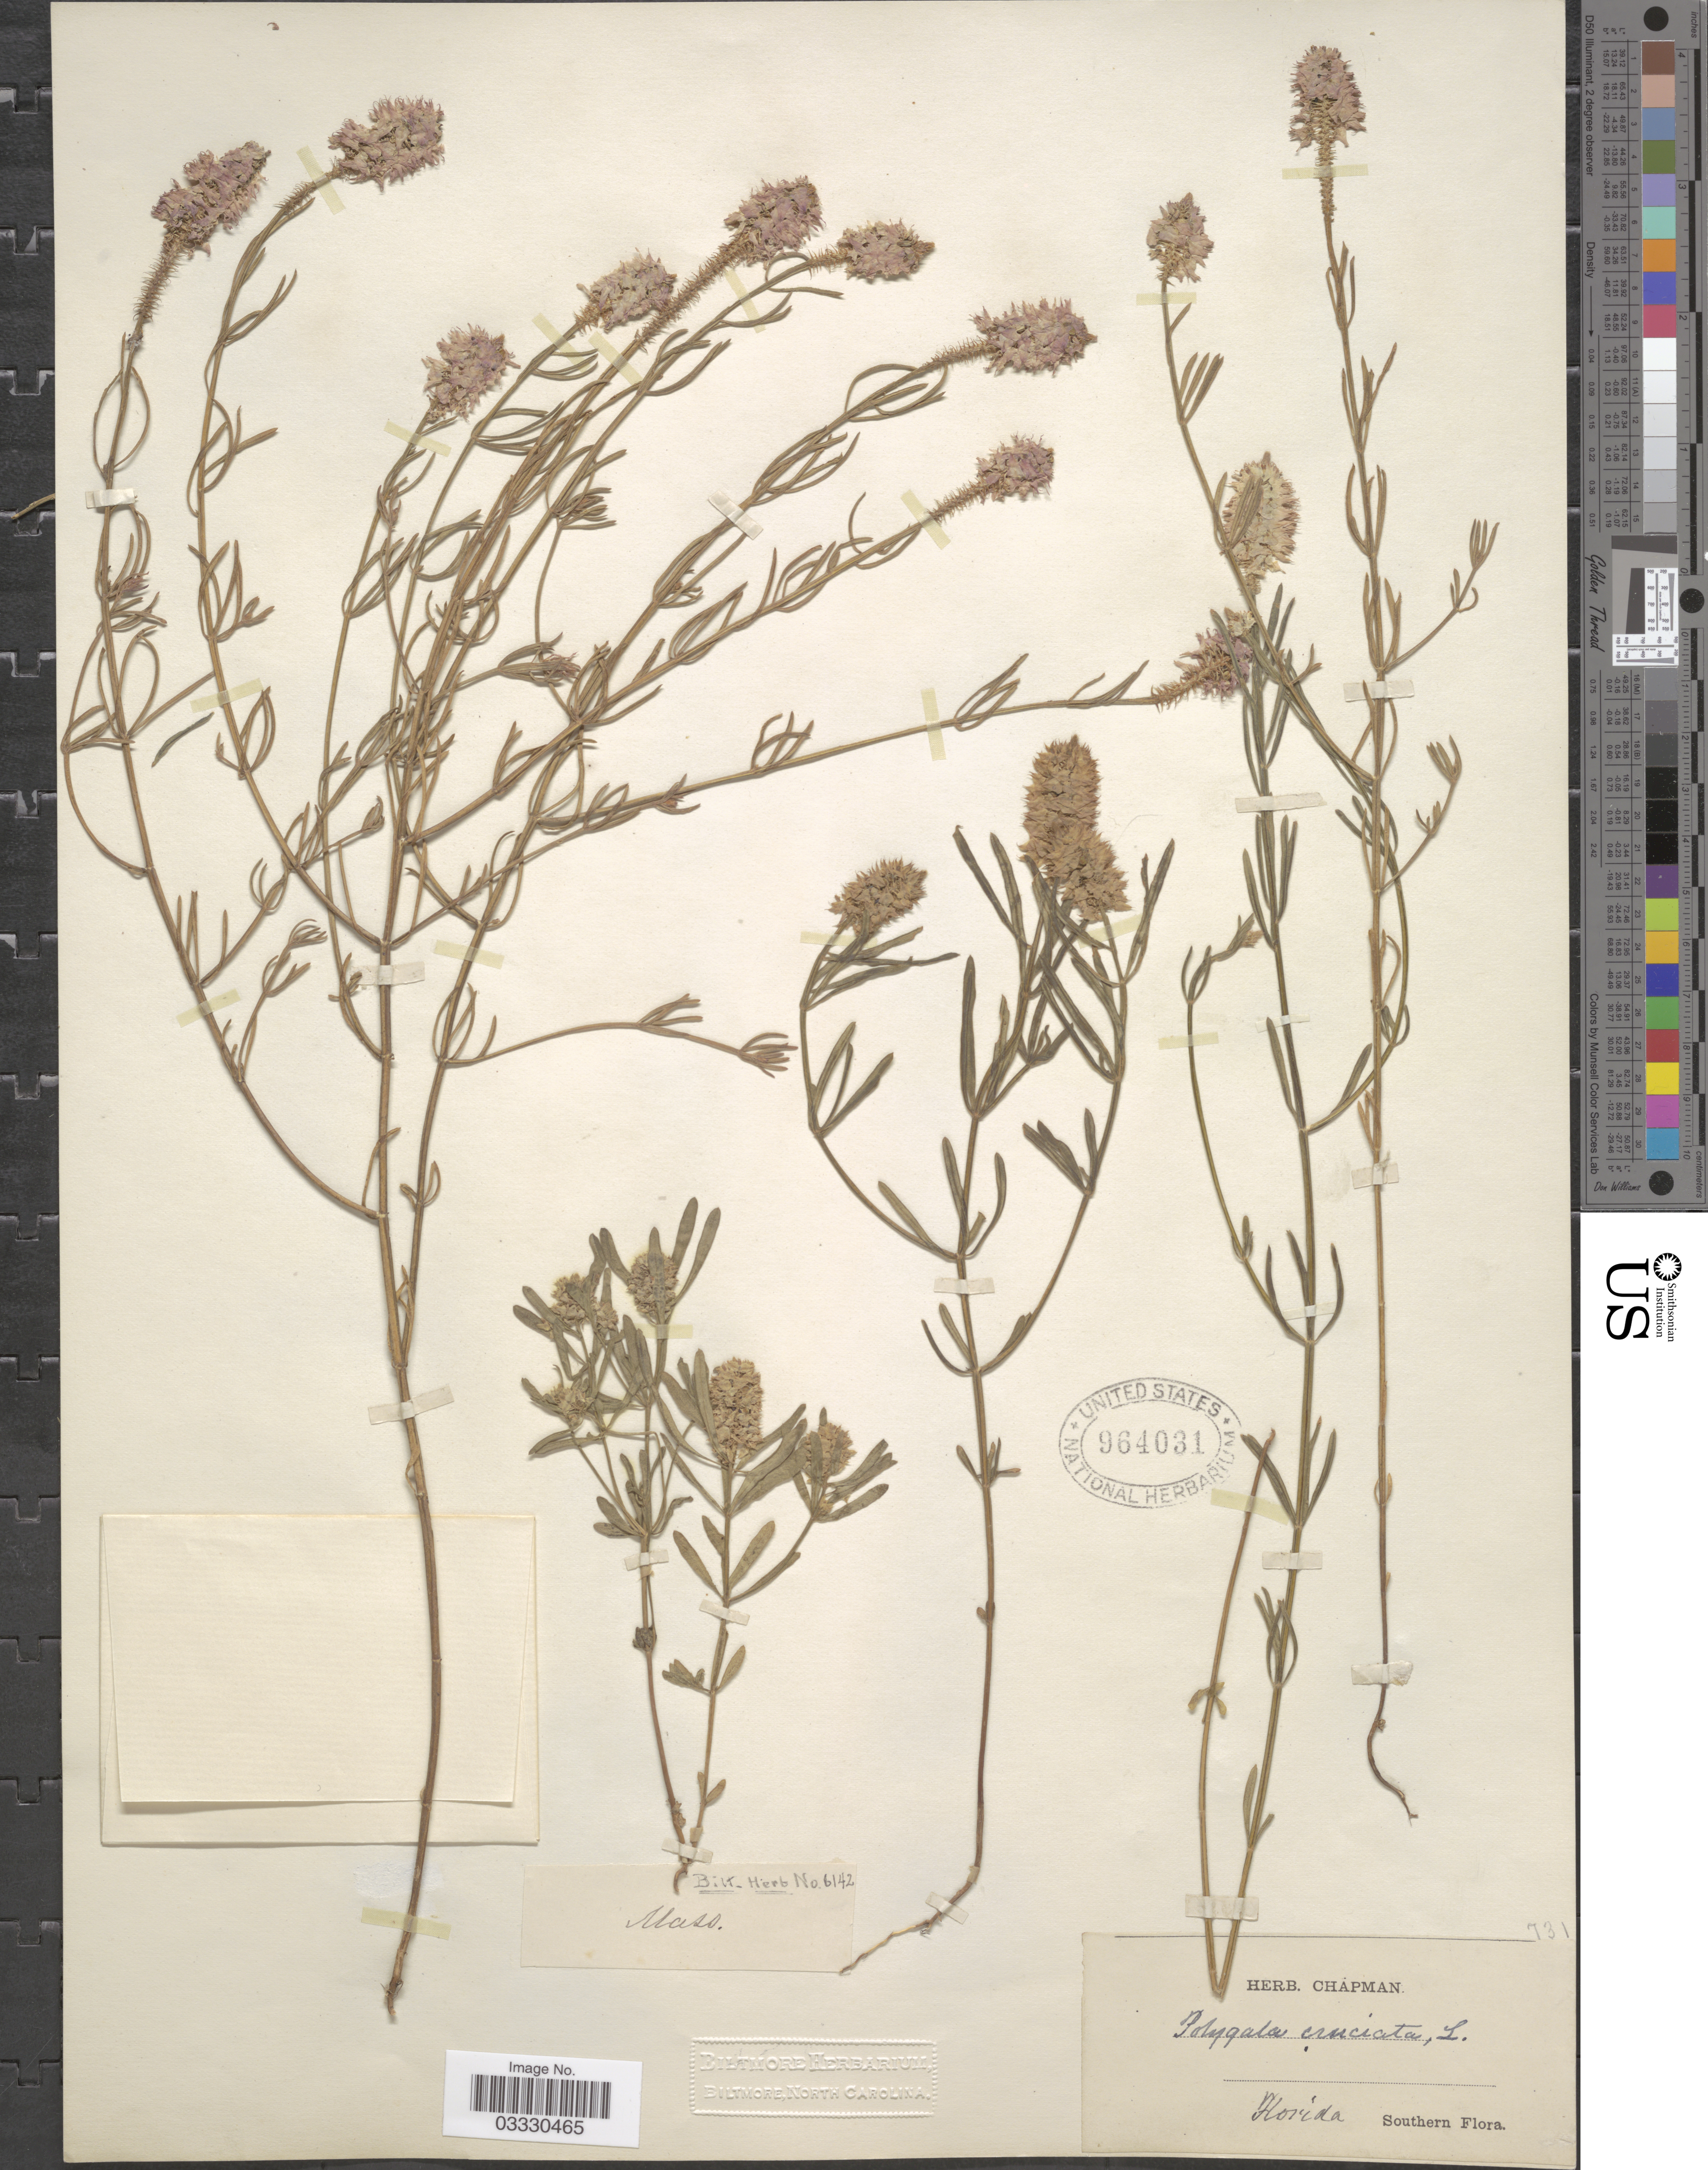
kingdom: Plantae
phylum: Tracheophyta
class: Magnoliopsida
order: Fabales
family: Polygalaceae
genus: Polygala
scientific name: Polygala cruciata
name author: L.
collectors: ex herb. Chapman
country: United States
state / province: Florida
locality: Southern.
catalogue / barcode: US 964031